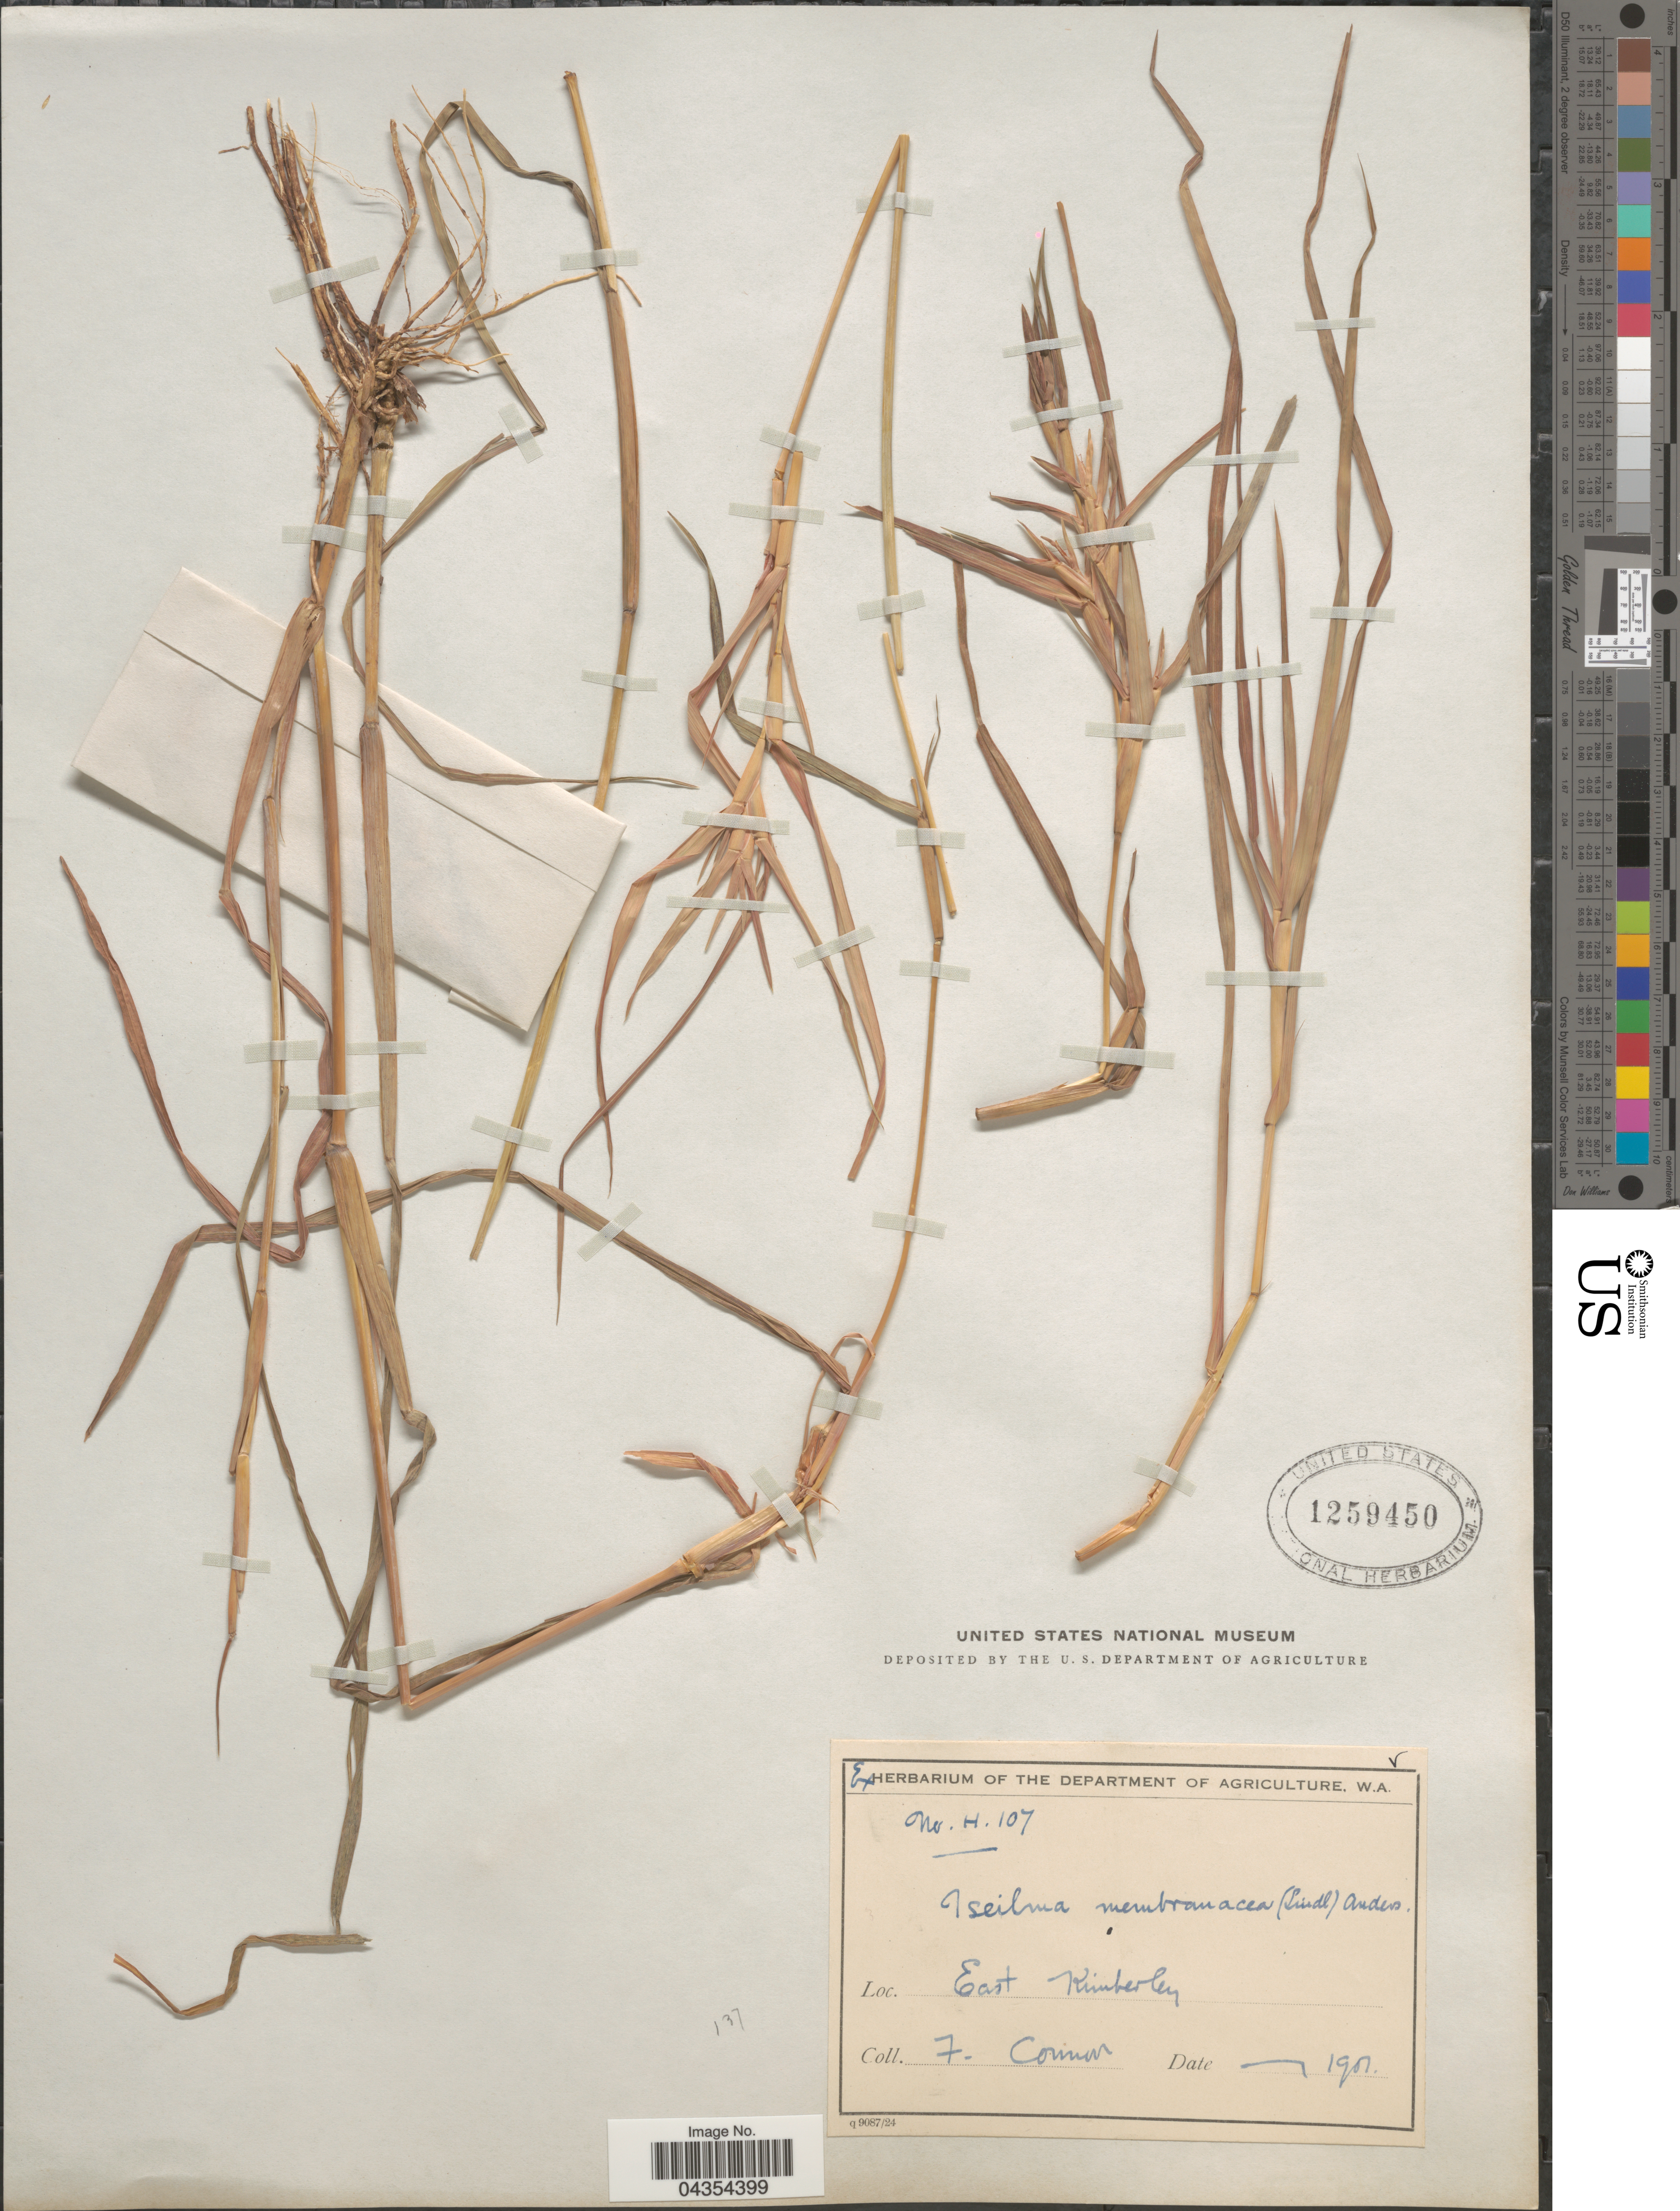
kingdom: Plantae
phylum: Tracheophyta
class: Liliopsida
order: Poales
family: Poaceae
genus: Iseilema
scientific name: Iseilema vaginiflorum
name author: Domin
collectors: F. Comar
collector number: H107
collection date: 1901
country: Australia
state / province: Western Australia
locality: East Kimberley.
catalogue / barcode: US 1259450